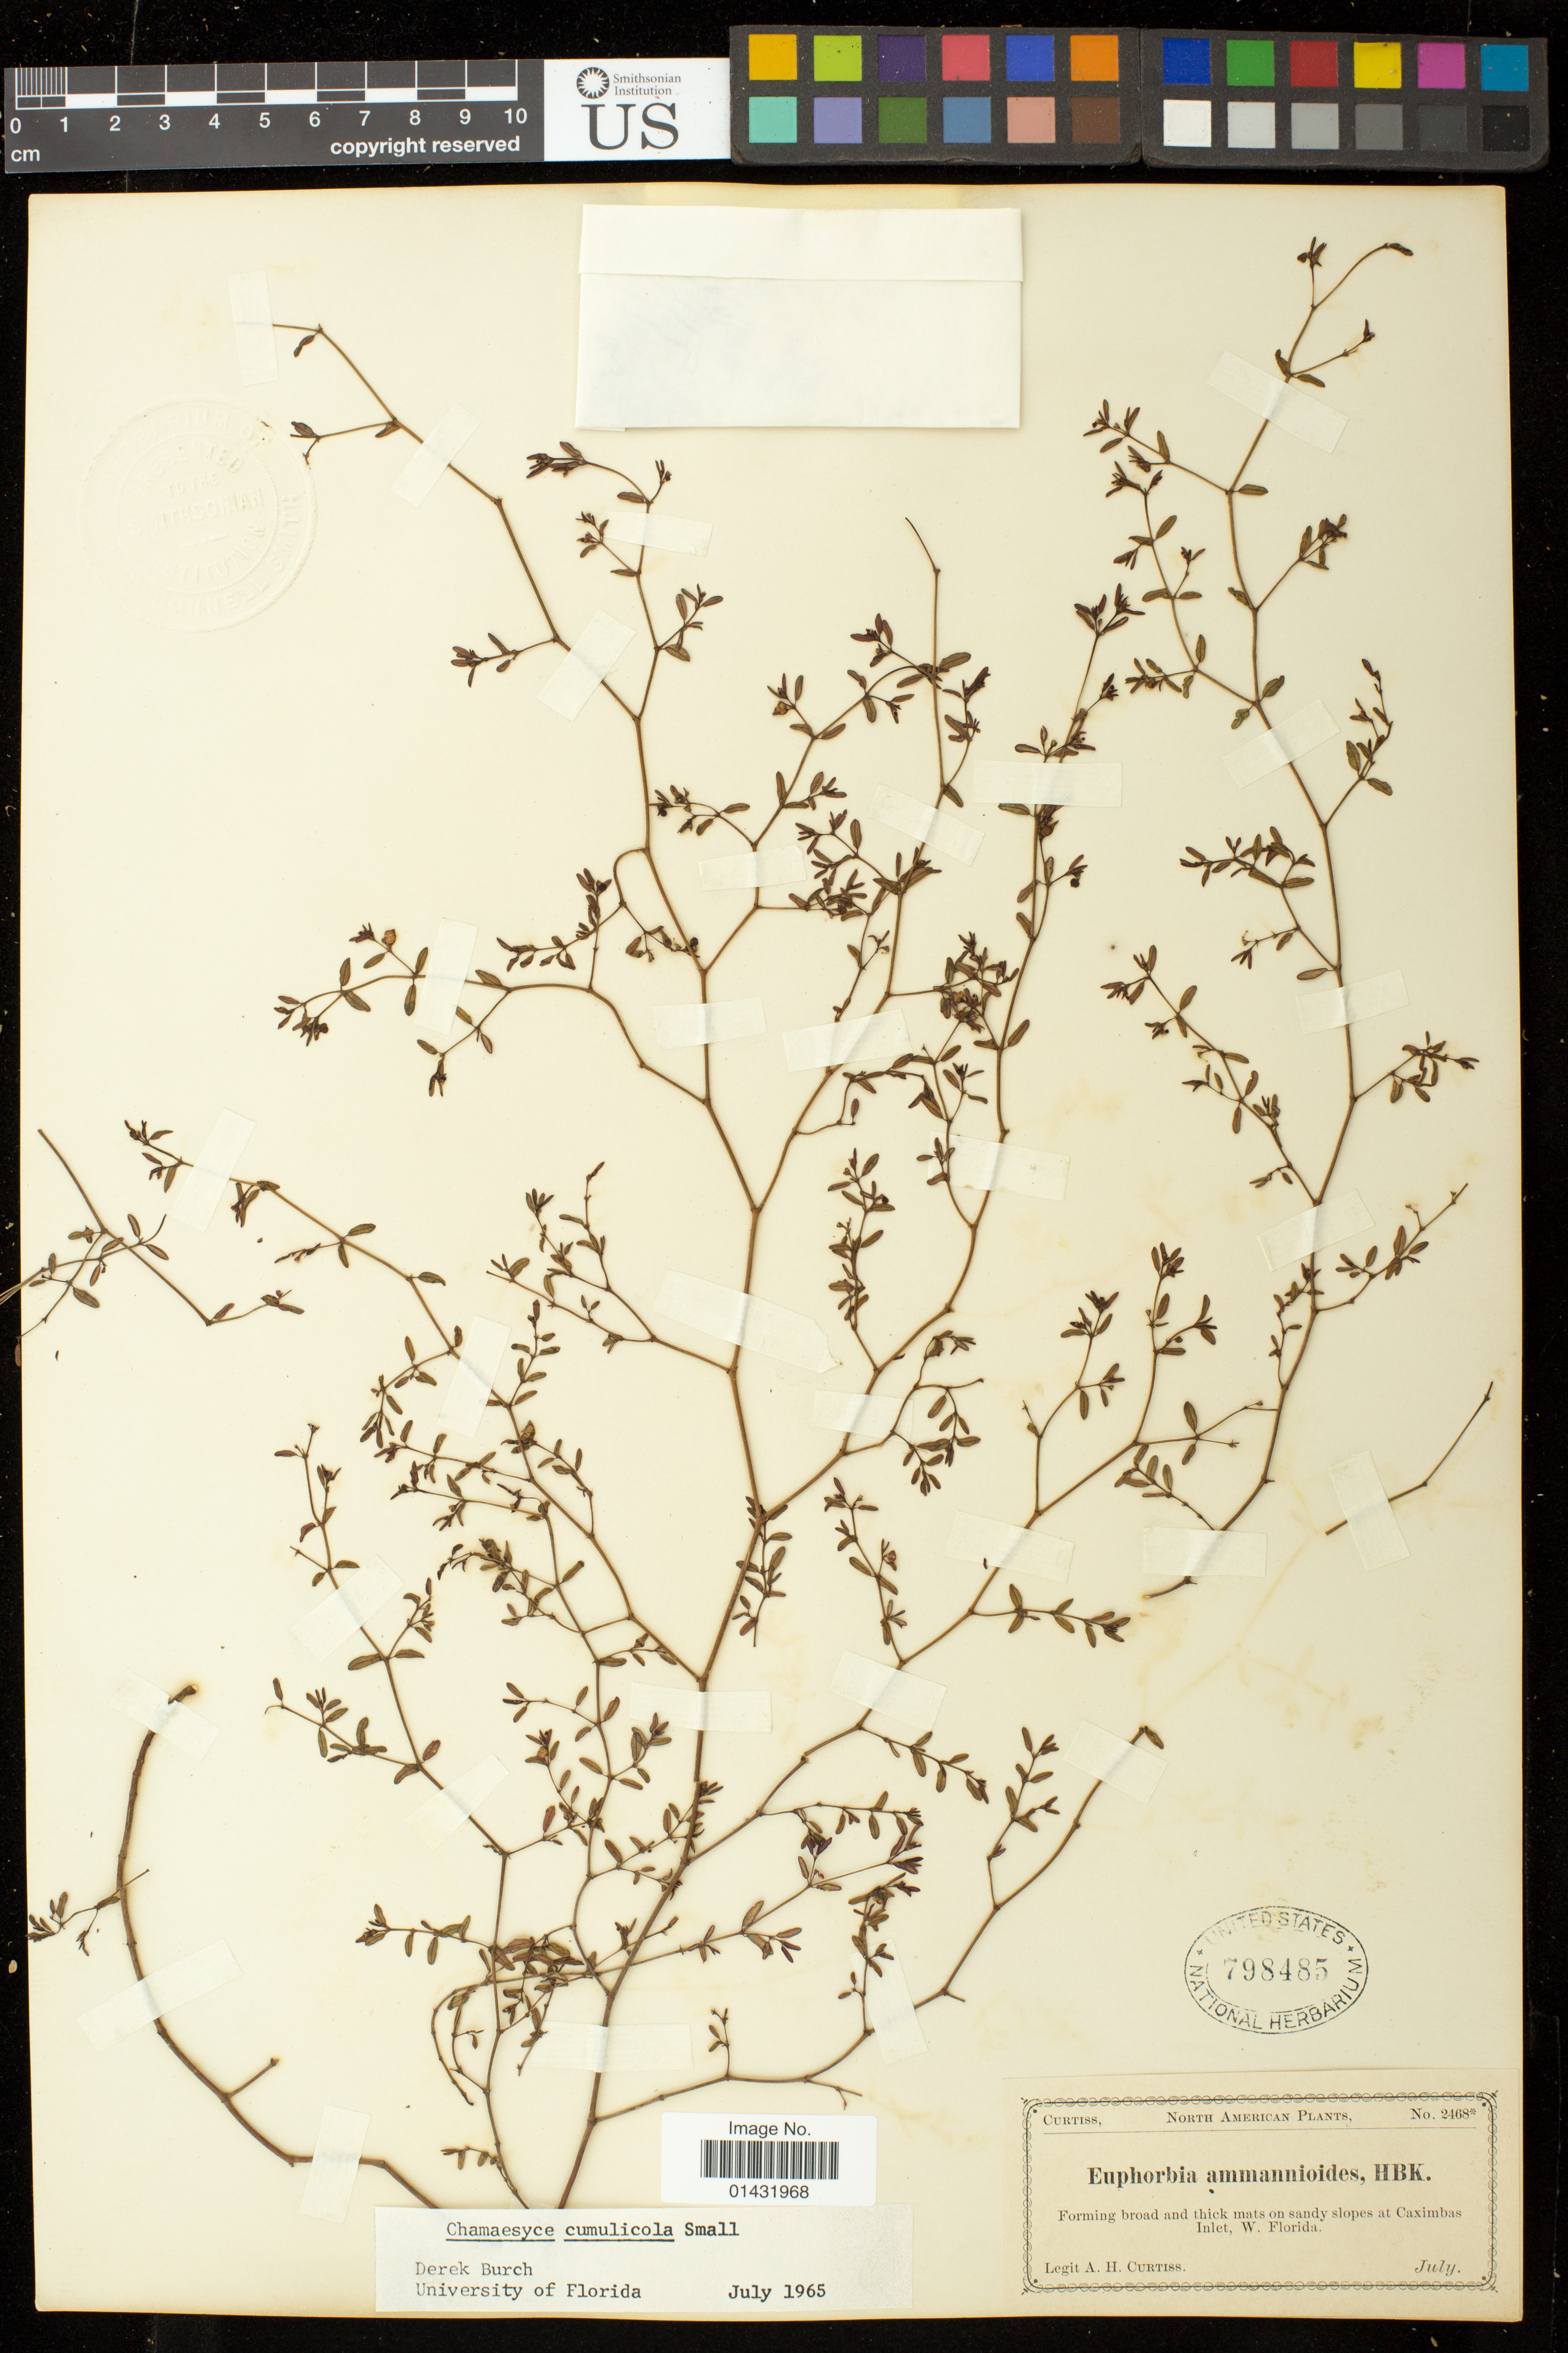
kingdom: Plantae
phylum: Tracheophyta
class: Magnoliopsida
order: Malpighiales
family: Euphorbiaceae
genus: Euphorbia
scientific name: Euphorbia cumulicola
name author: (Small) Oudejans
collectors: A. H. Curtiss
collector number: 2468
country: United States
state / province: Florida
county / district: Collier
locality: Caximbas Inlet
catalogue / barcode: US 798485